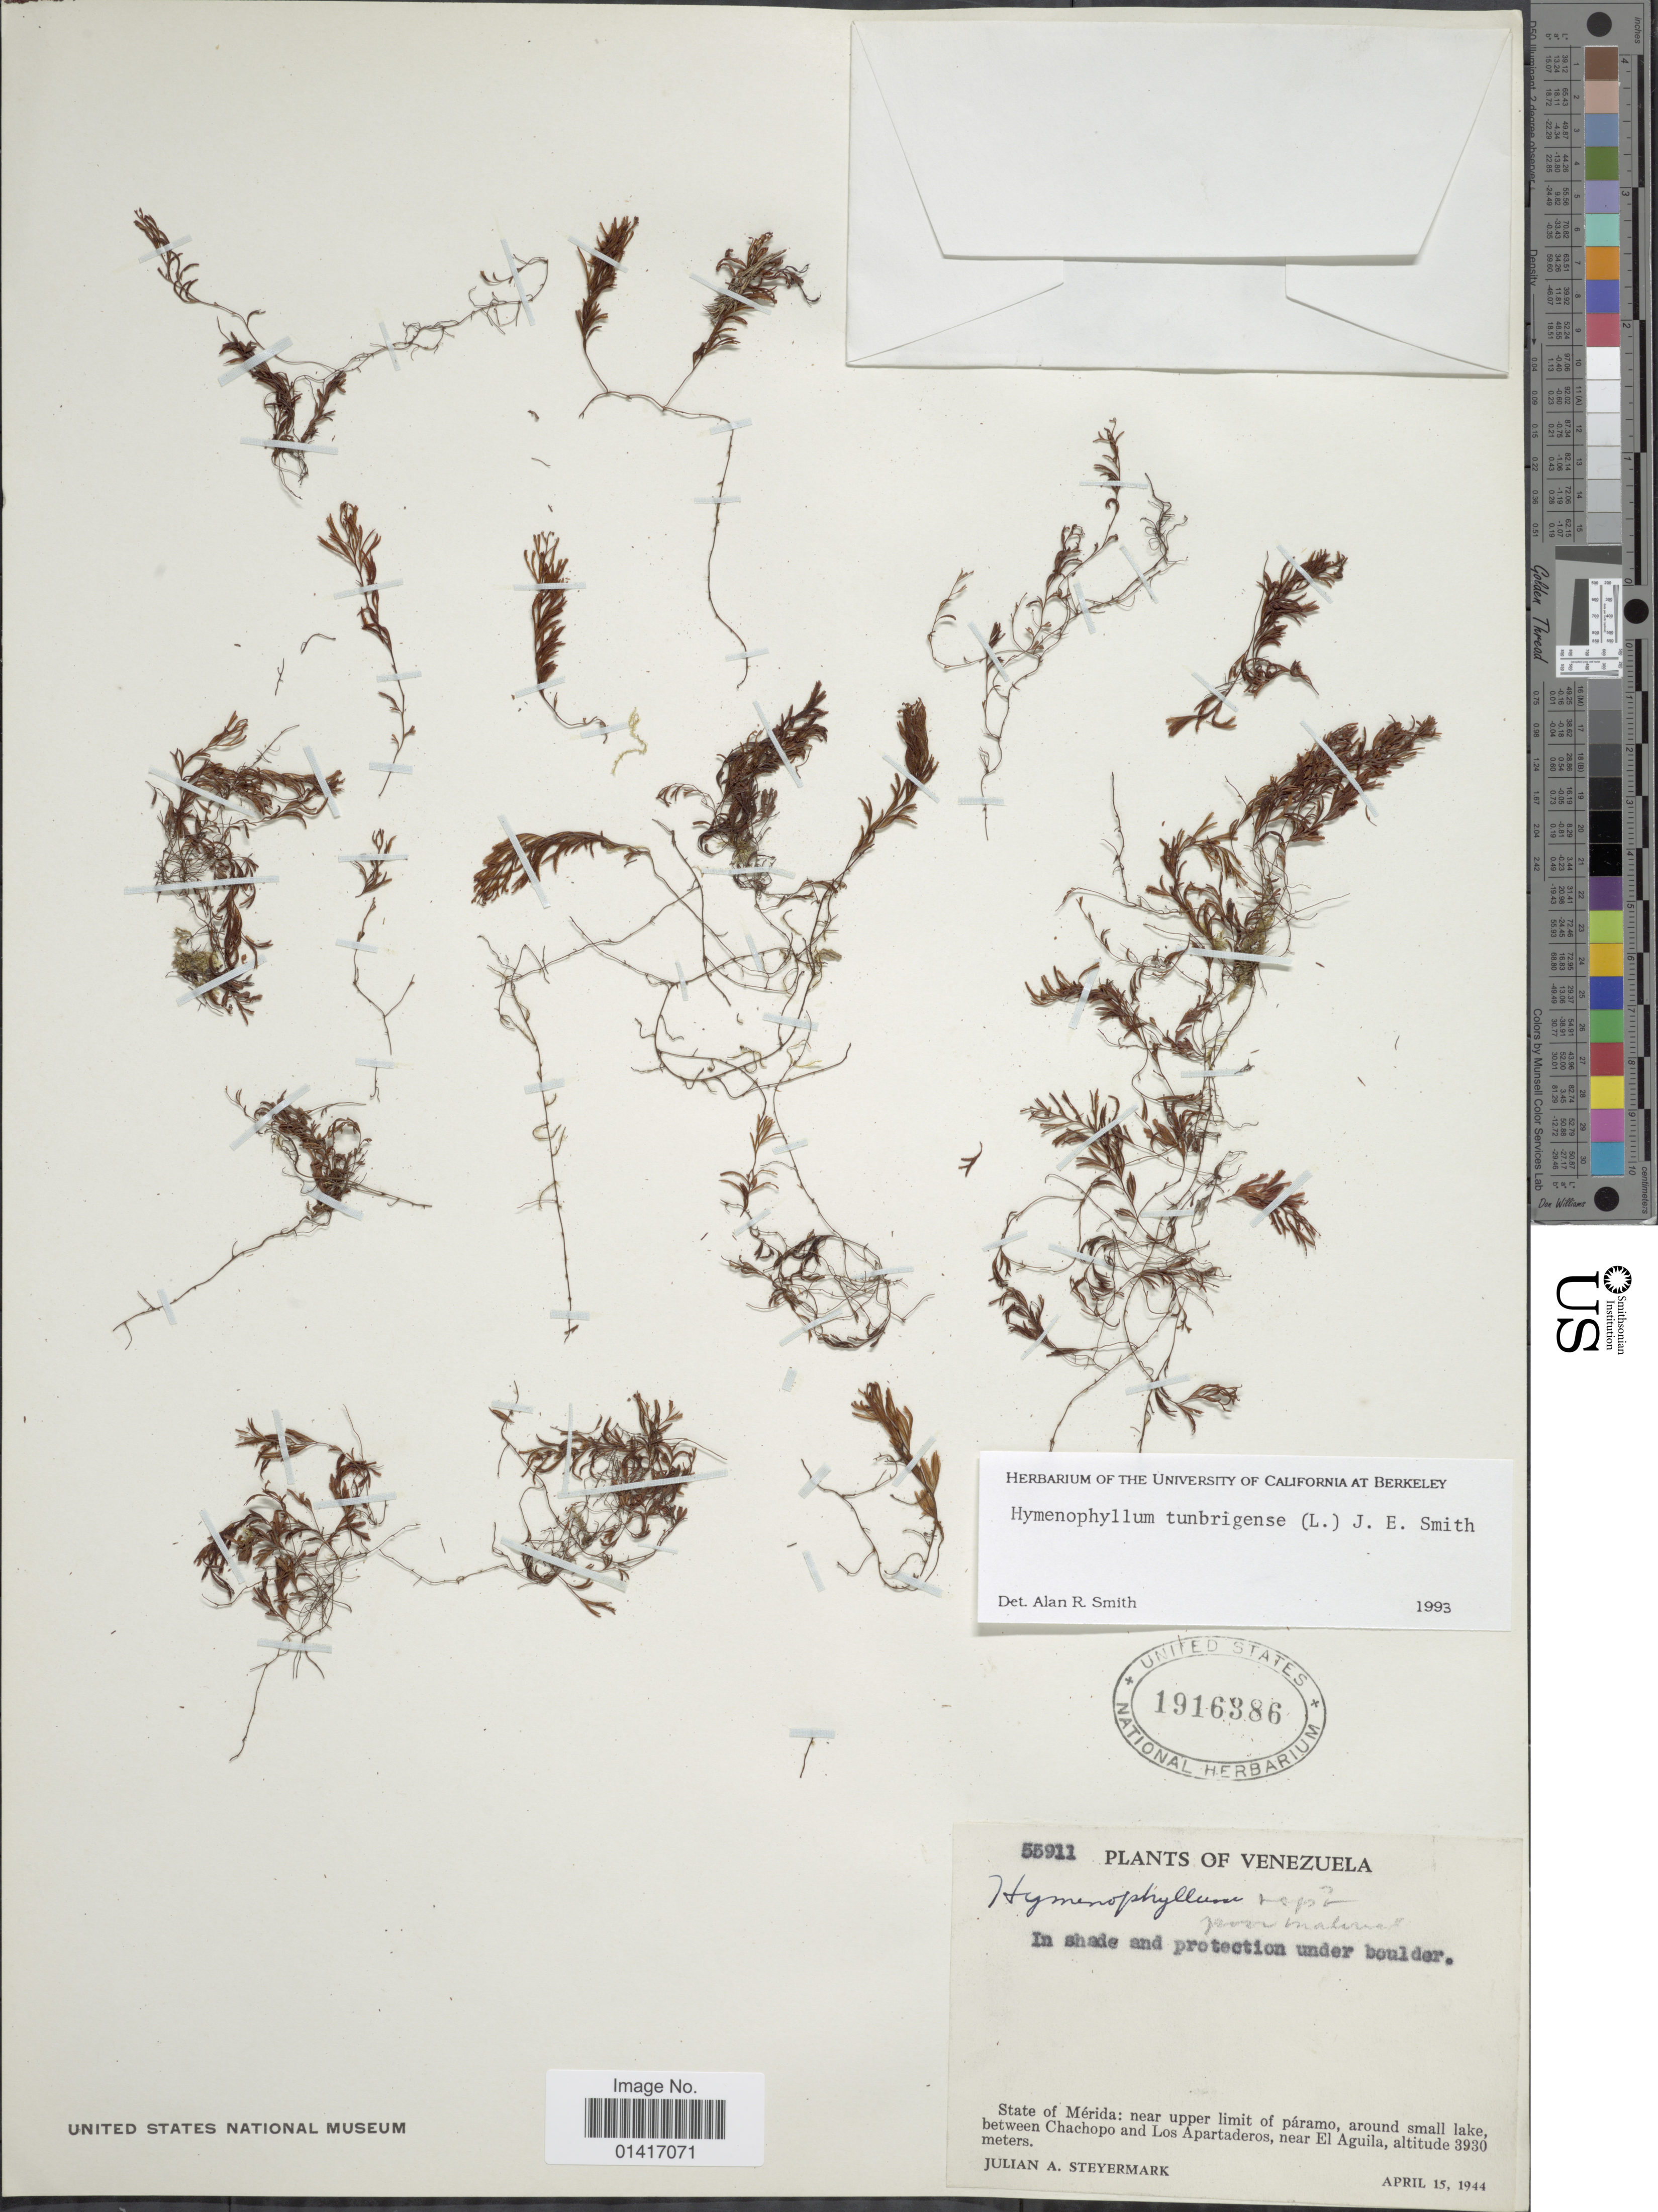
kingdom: Plantae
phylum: Tracheophyta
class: Polypodiopsida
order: Hymenophyllales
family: Hymenophyllaceae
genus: Hymenophyllum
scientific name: Hymenophyllum tunbrigense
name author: (L.) Small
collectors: J. Steyermark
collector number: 55911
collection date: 1944-04-15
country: Venezuela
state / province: Mérida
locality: In shade and protection under boulder. State of Mérida: near upper limit of Páramo, around small lake, between Chachopo and Los Apartaderos, near El Aguila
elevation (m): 3930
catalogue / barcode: US 1916386